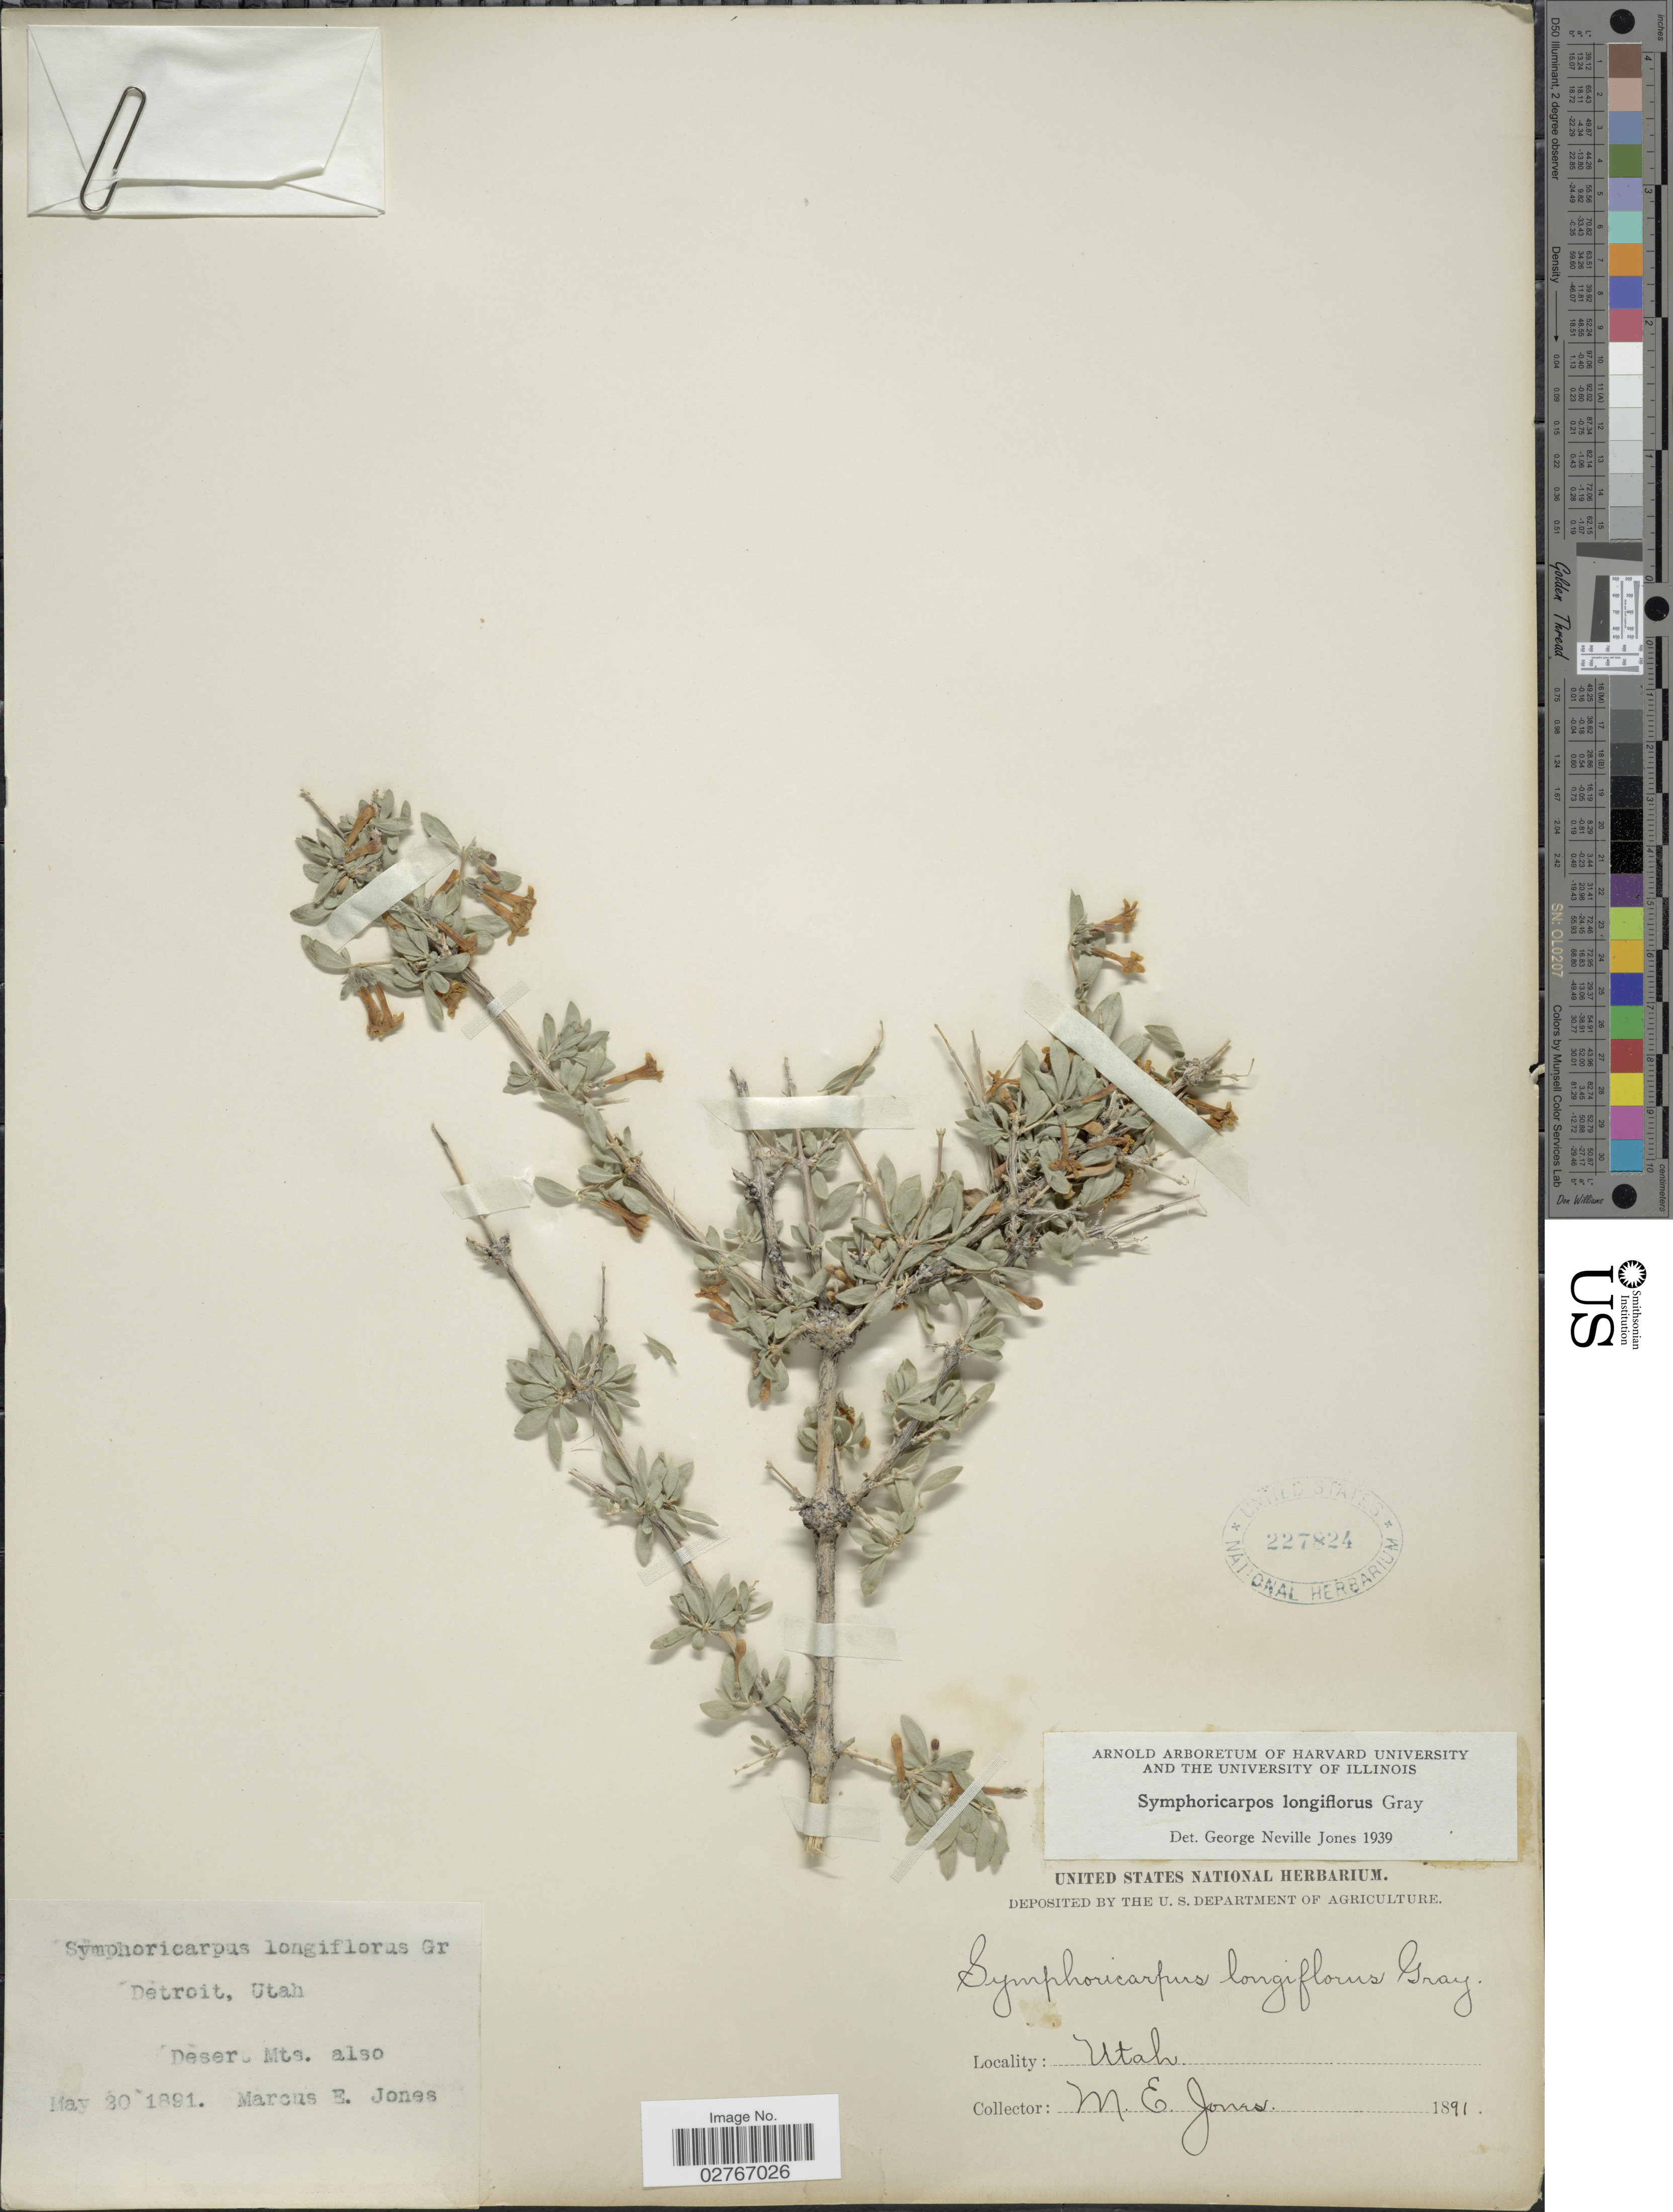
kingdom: Plantae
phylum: Tracheophyta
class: Magnoliopsida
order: Dipsacales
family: Caprifoliaceae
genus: Symphoricarpos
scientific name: Symphoricarpos longiflorus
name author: A. Gray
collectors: M. E. Jones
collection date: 1891-05-30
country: United States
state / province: Utah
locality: Desert Mts. also.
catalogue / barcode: US 227824